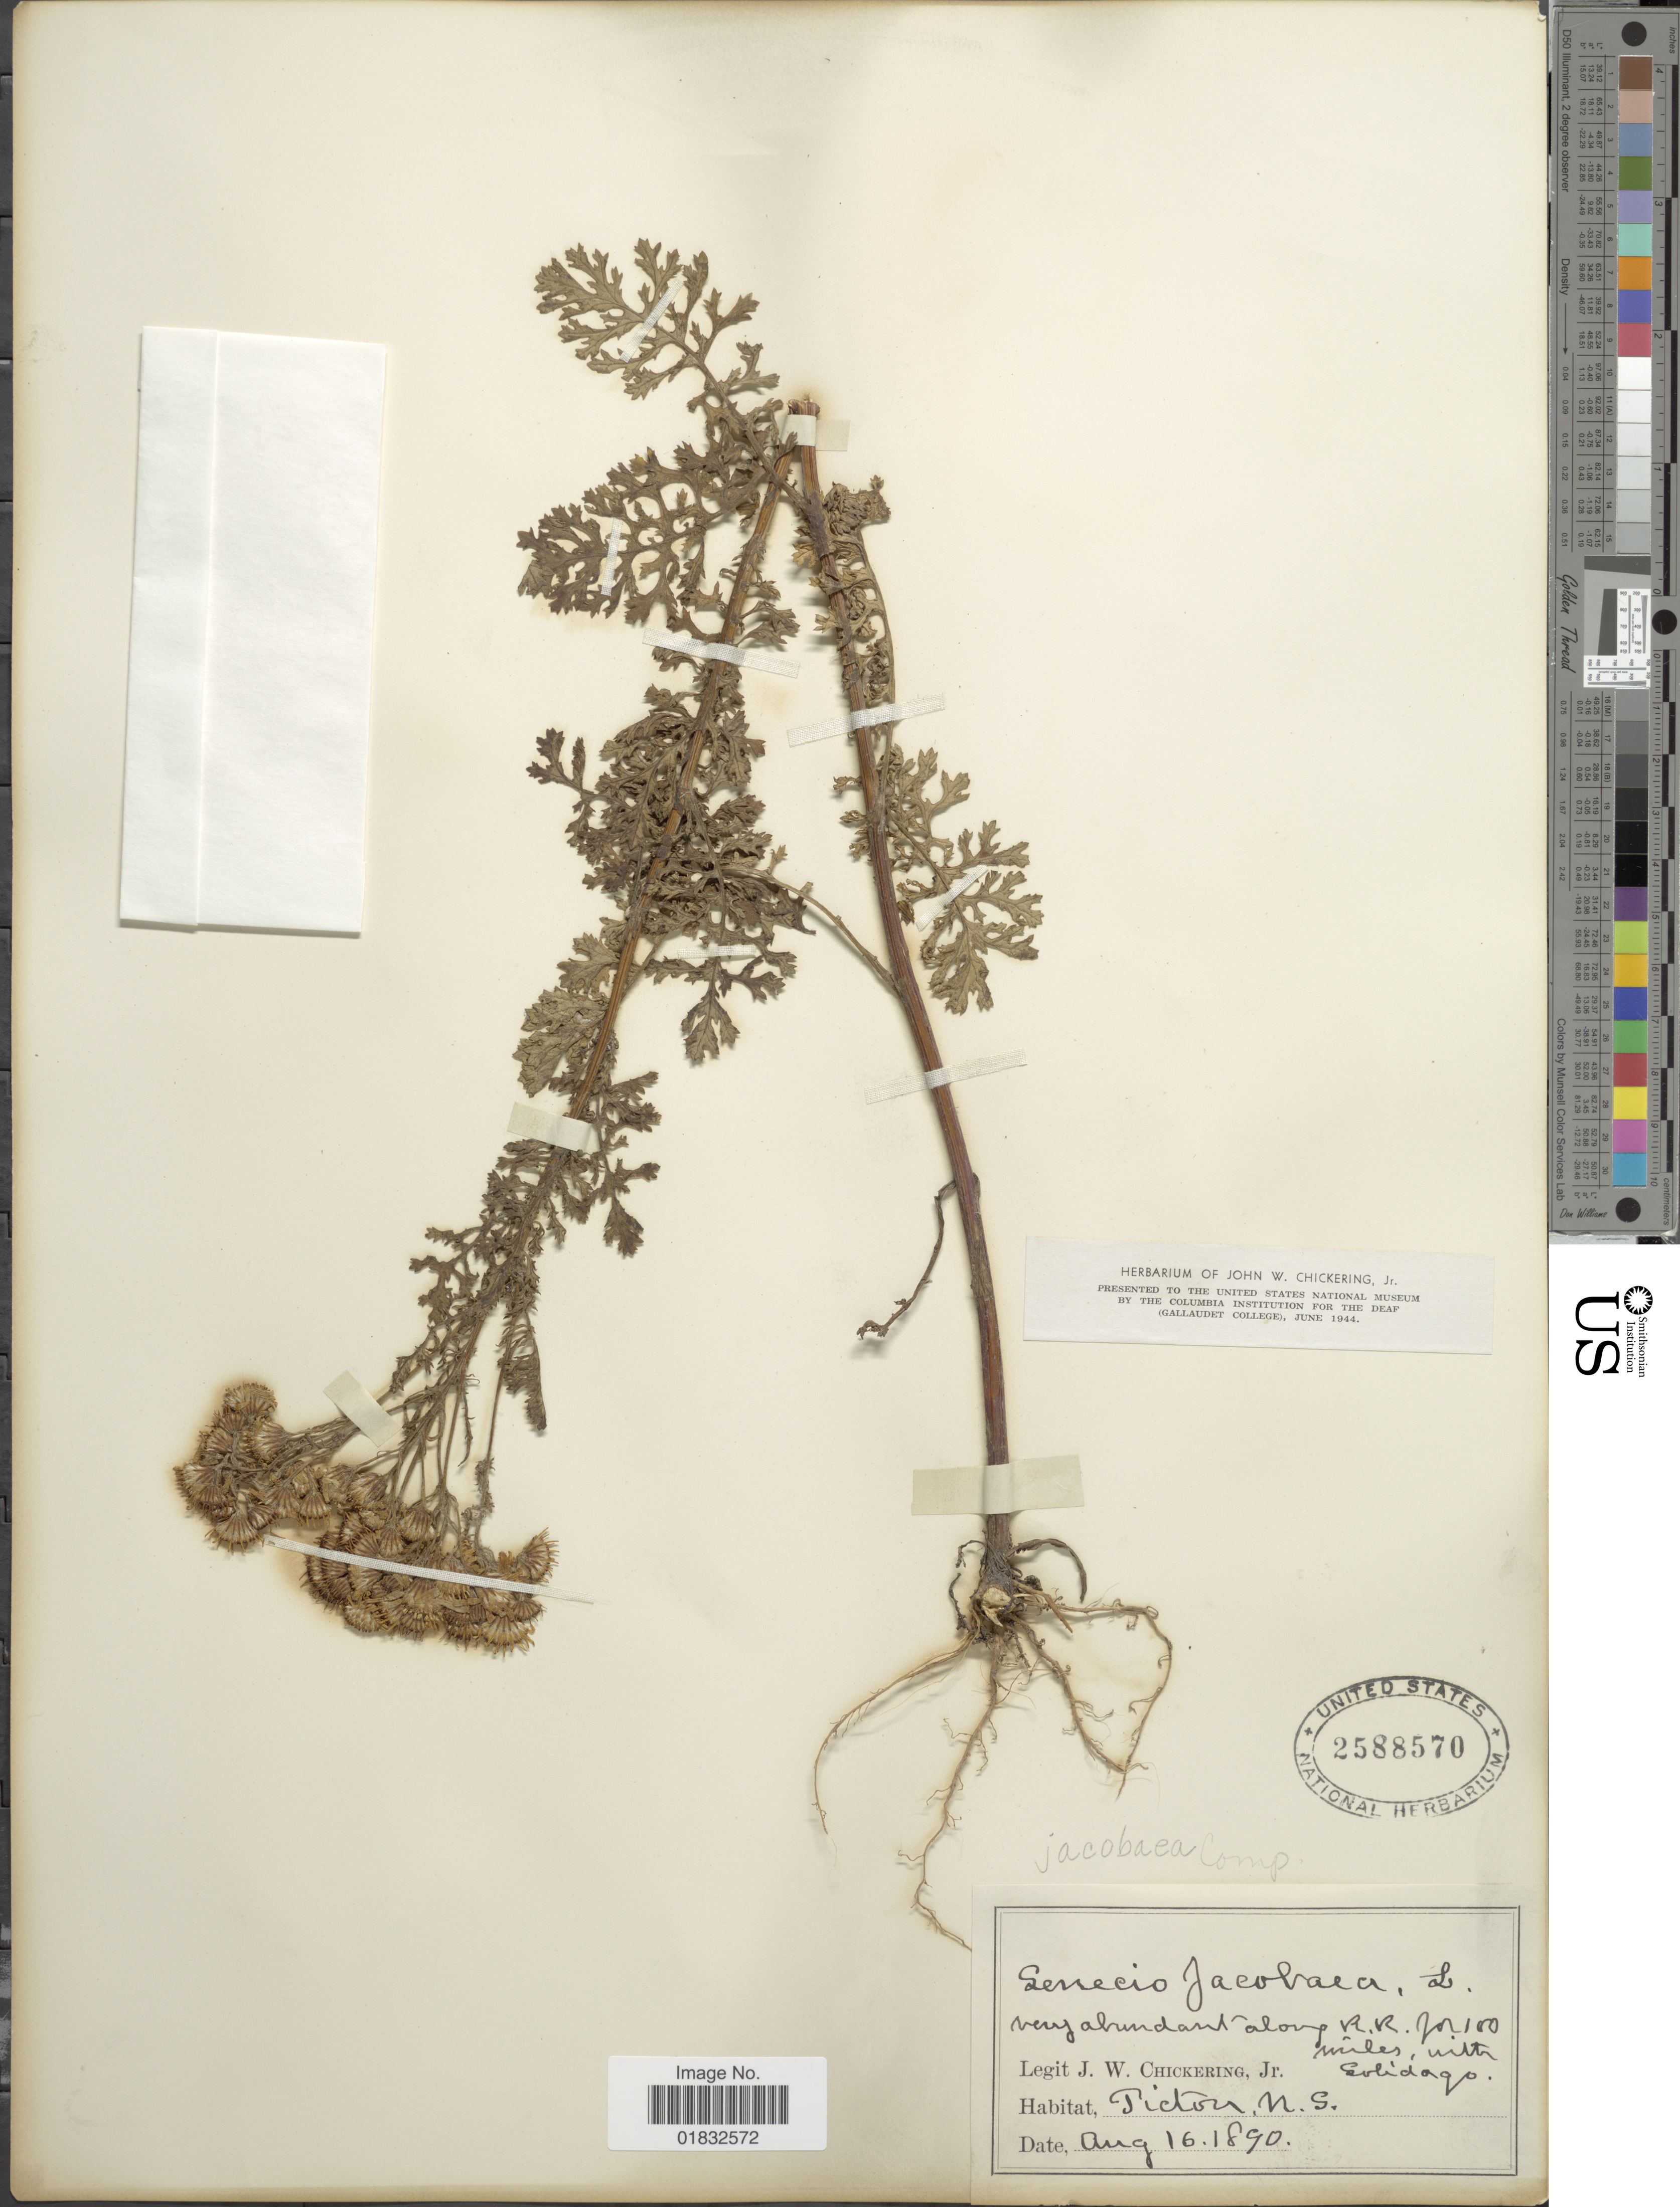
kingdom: Plantae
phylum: Tracheophyta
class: Magnoliopsida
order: Asterales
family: Asteraceae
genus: Jacobaea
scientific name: Jacobaea vulgaris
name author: Gaertn.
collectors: J. W. Chickering Jr.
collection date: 1890-08-16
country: Canada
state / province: Nova Scotia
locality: Very abundant along R.R. Jn 100 miles, with Solidago, Pictou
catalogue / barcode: US 2588570